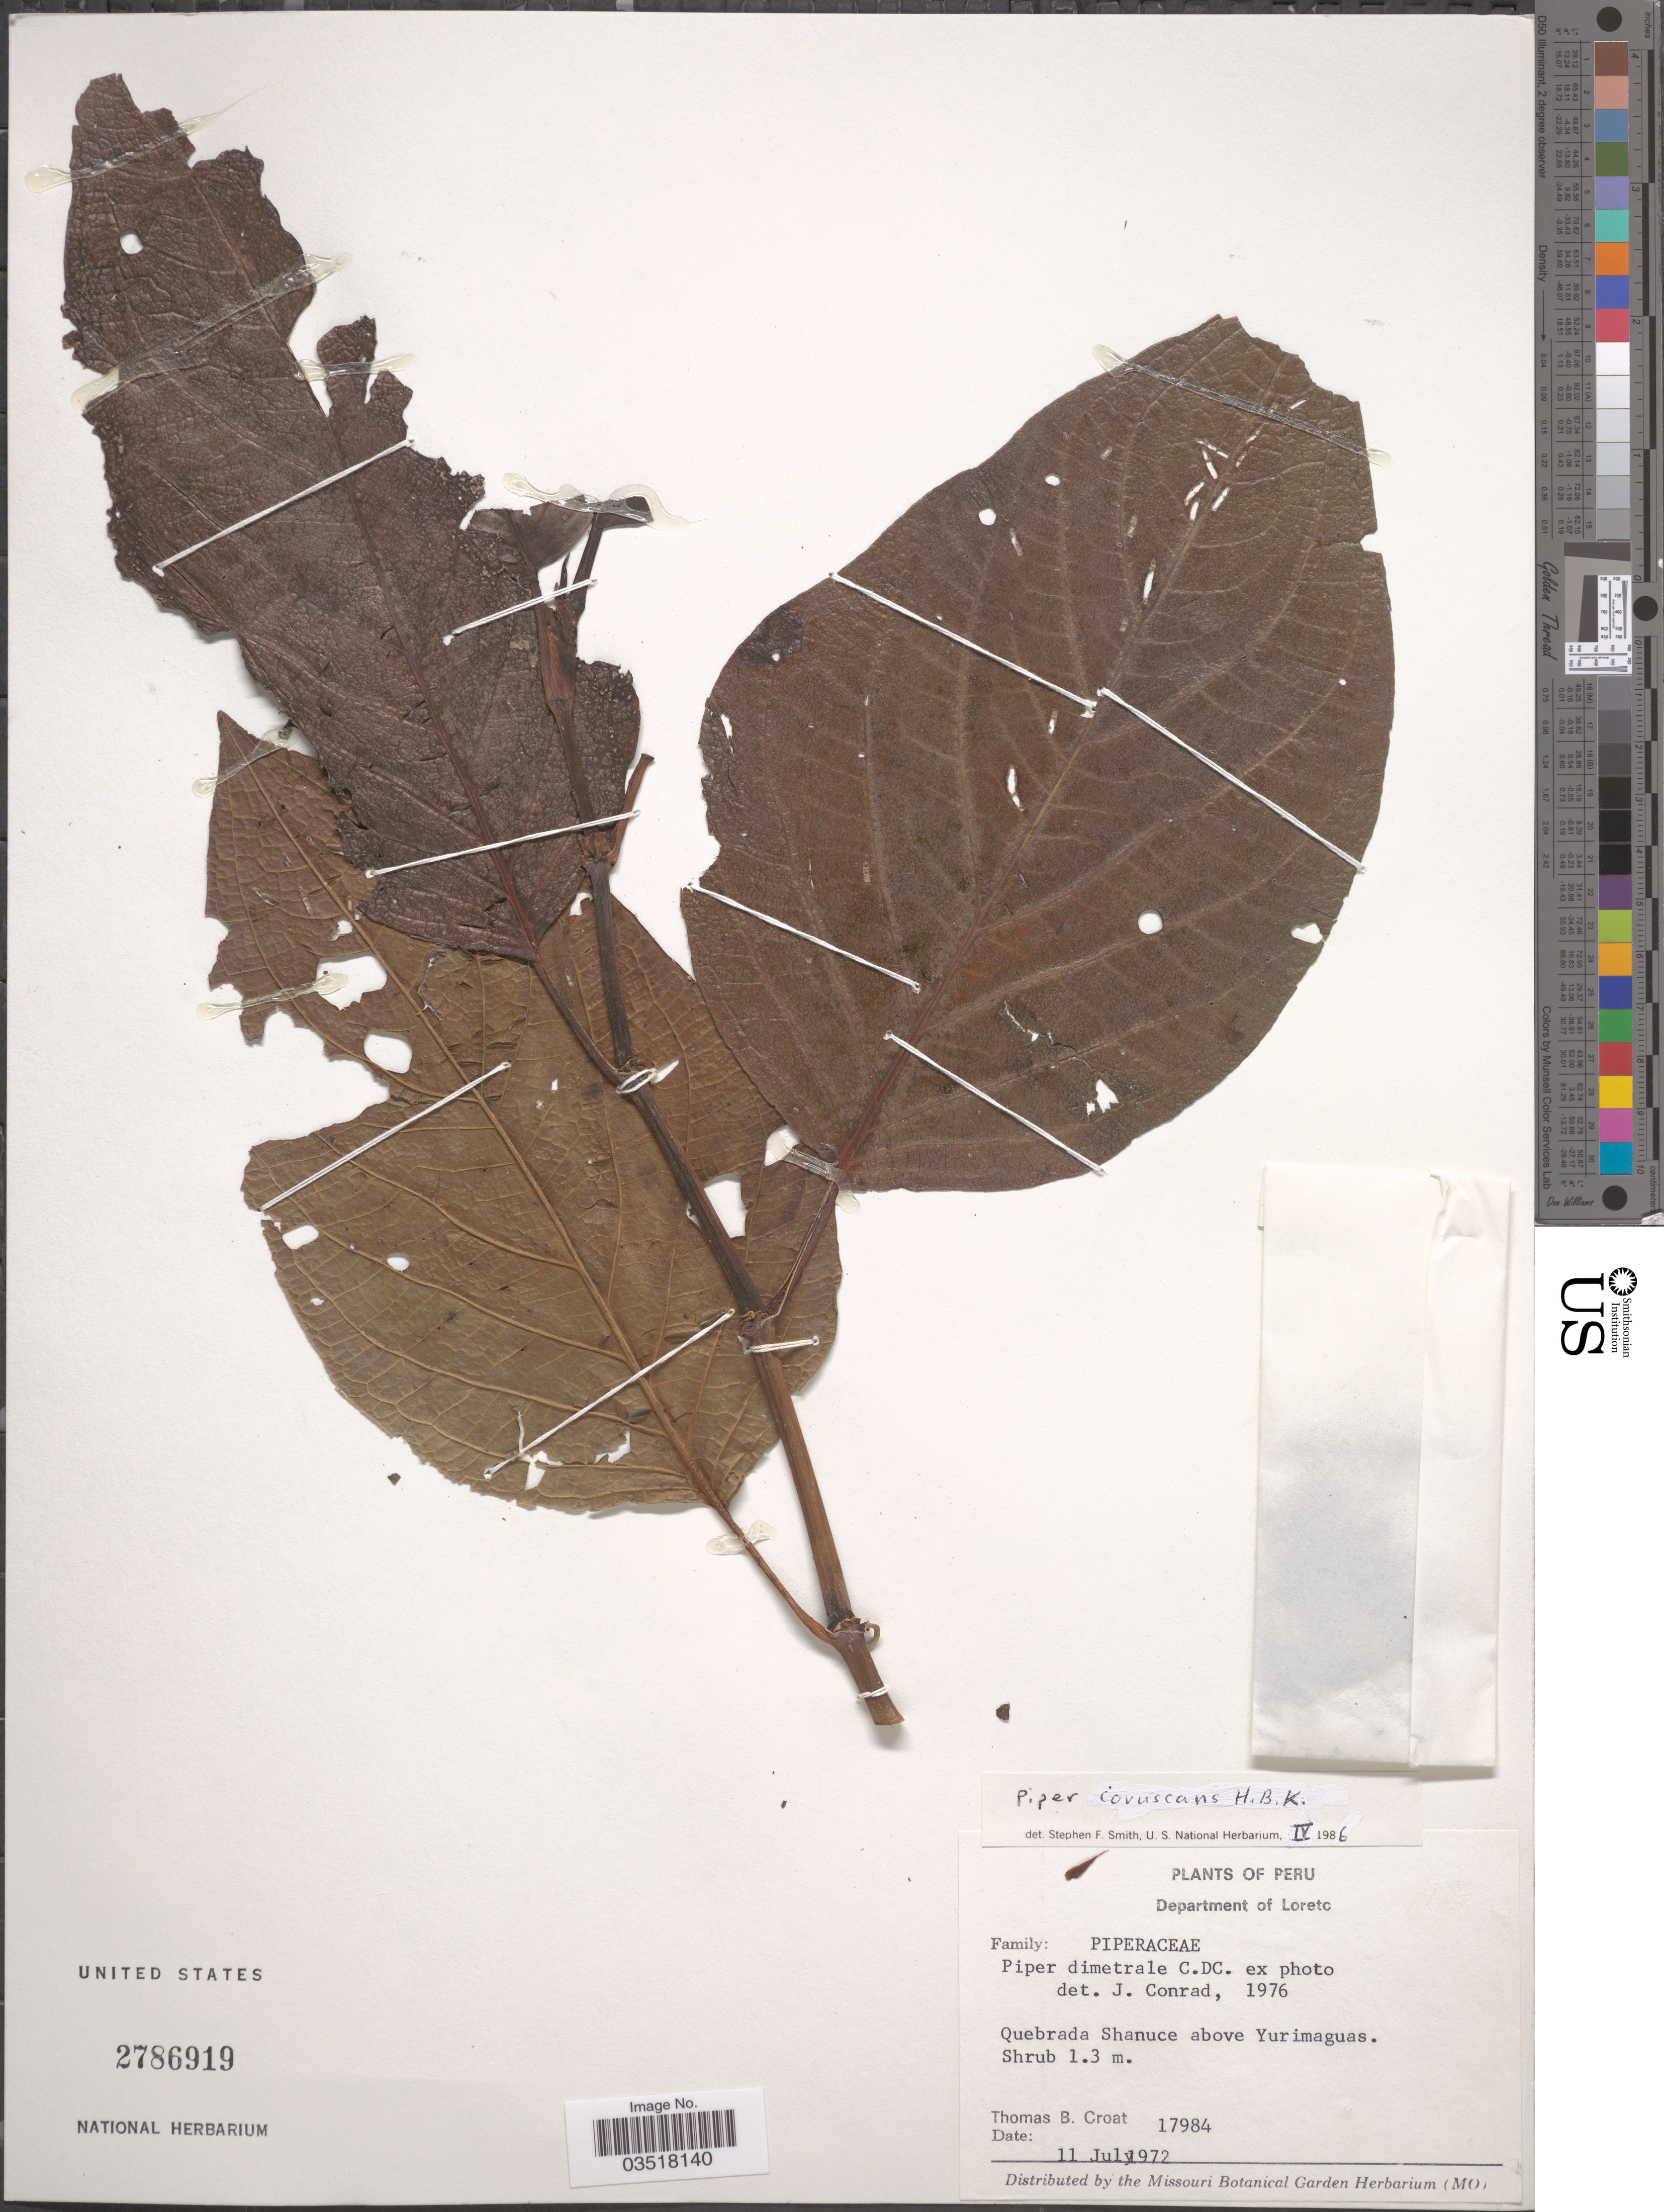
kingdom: Plantae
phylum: Tracheophyta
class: Magnoliopsida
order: Piperales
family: Piperaceae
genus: Piper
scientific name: Piper coruscans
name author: Kunth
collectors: T. B. Croat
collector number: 17984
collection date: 1972-07-11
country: Peru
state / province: Loreto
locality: Department of Loreto. Quebrada Shanuce above Yurimaguas.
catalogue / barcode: US 2786919